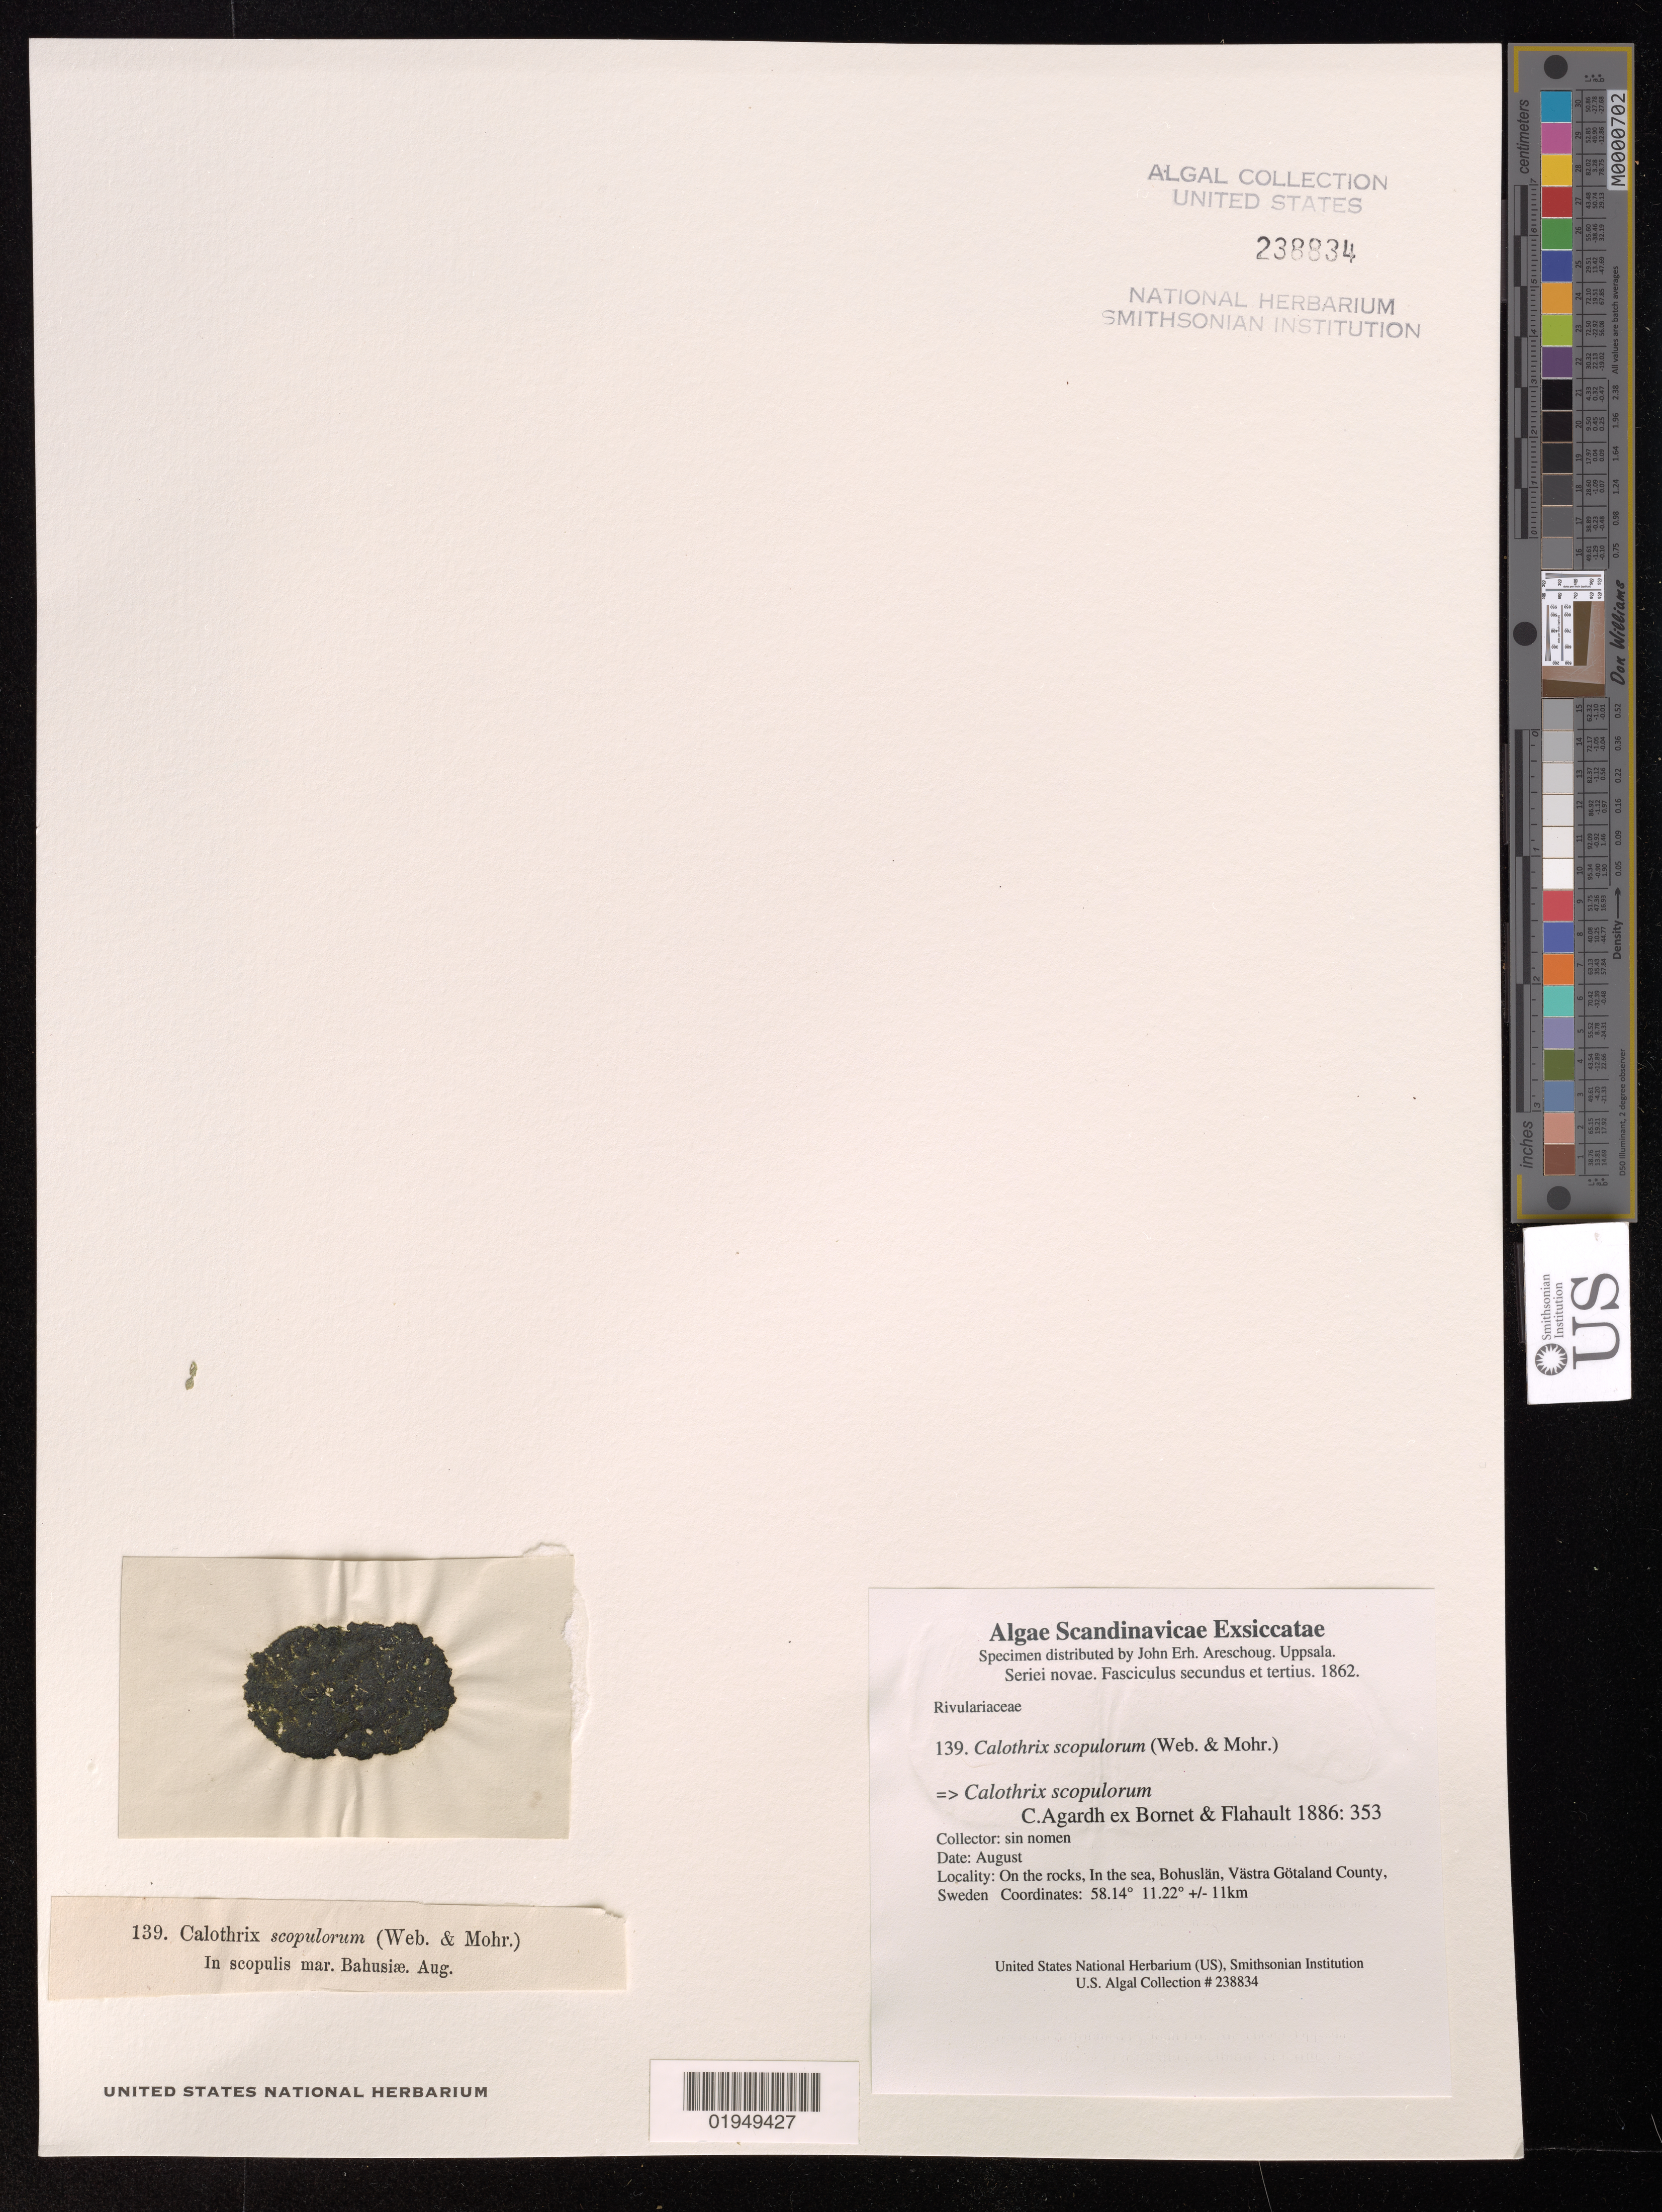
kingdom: Bacteria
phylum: Cyanobacteria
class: Cyanobacteriia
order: Cyanobacteriales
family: Rivulariaceae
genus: Calothrix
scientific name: Calothrix scopulorum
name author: (F.A.C. Weber & D. Mohr) C. Agardh ex Bornet & Flahault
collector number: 139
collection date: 1862-08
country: Sweden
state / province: Västra Götaland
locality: In the sea, Bohuslan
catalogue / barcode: US 238834